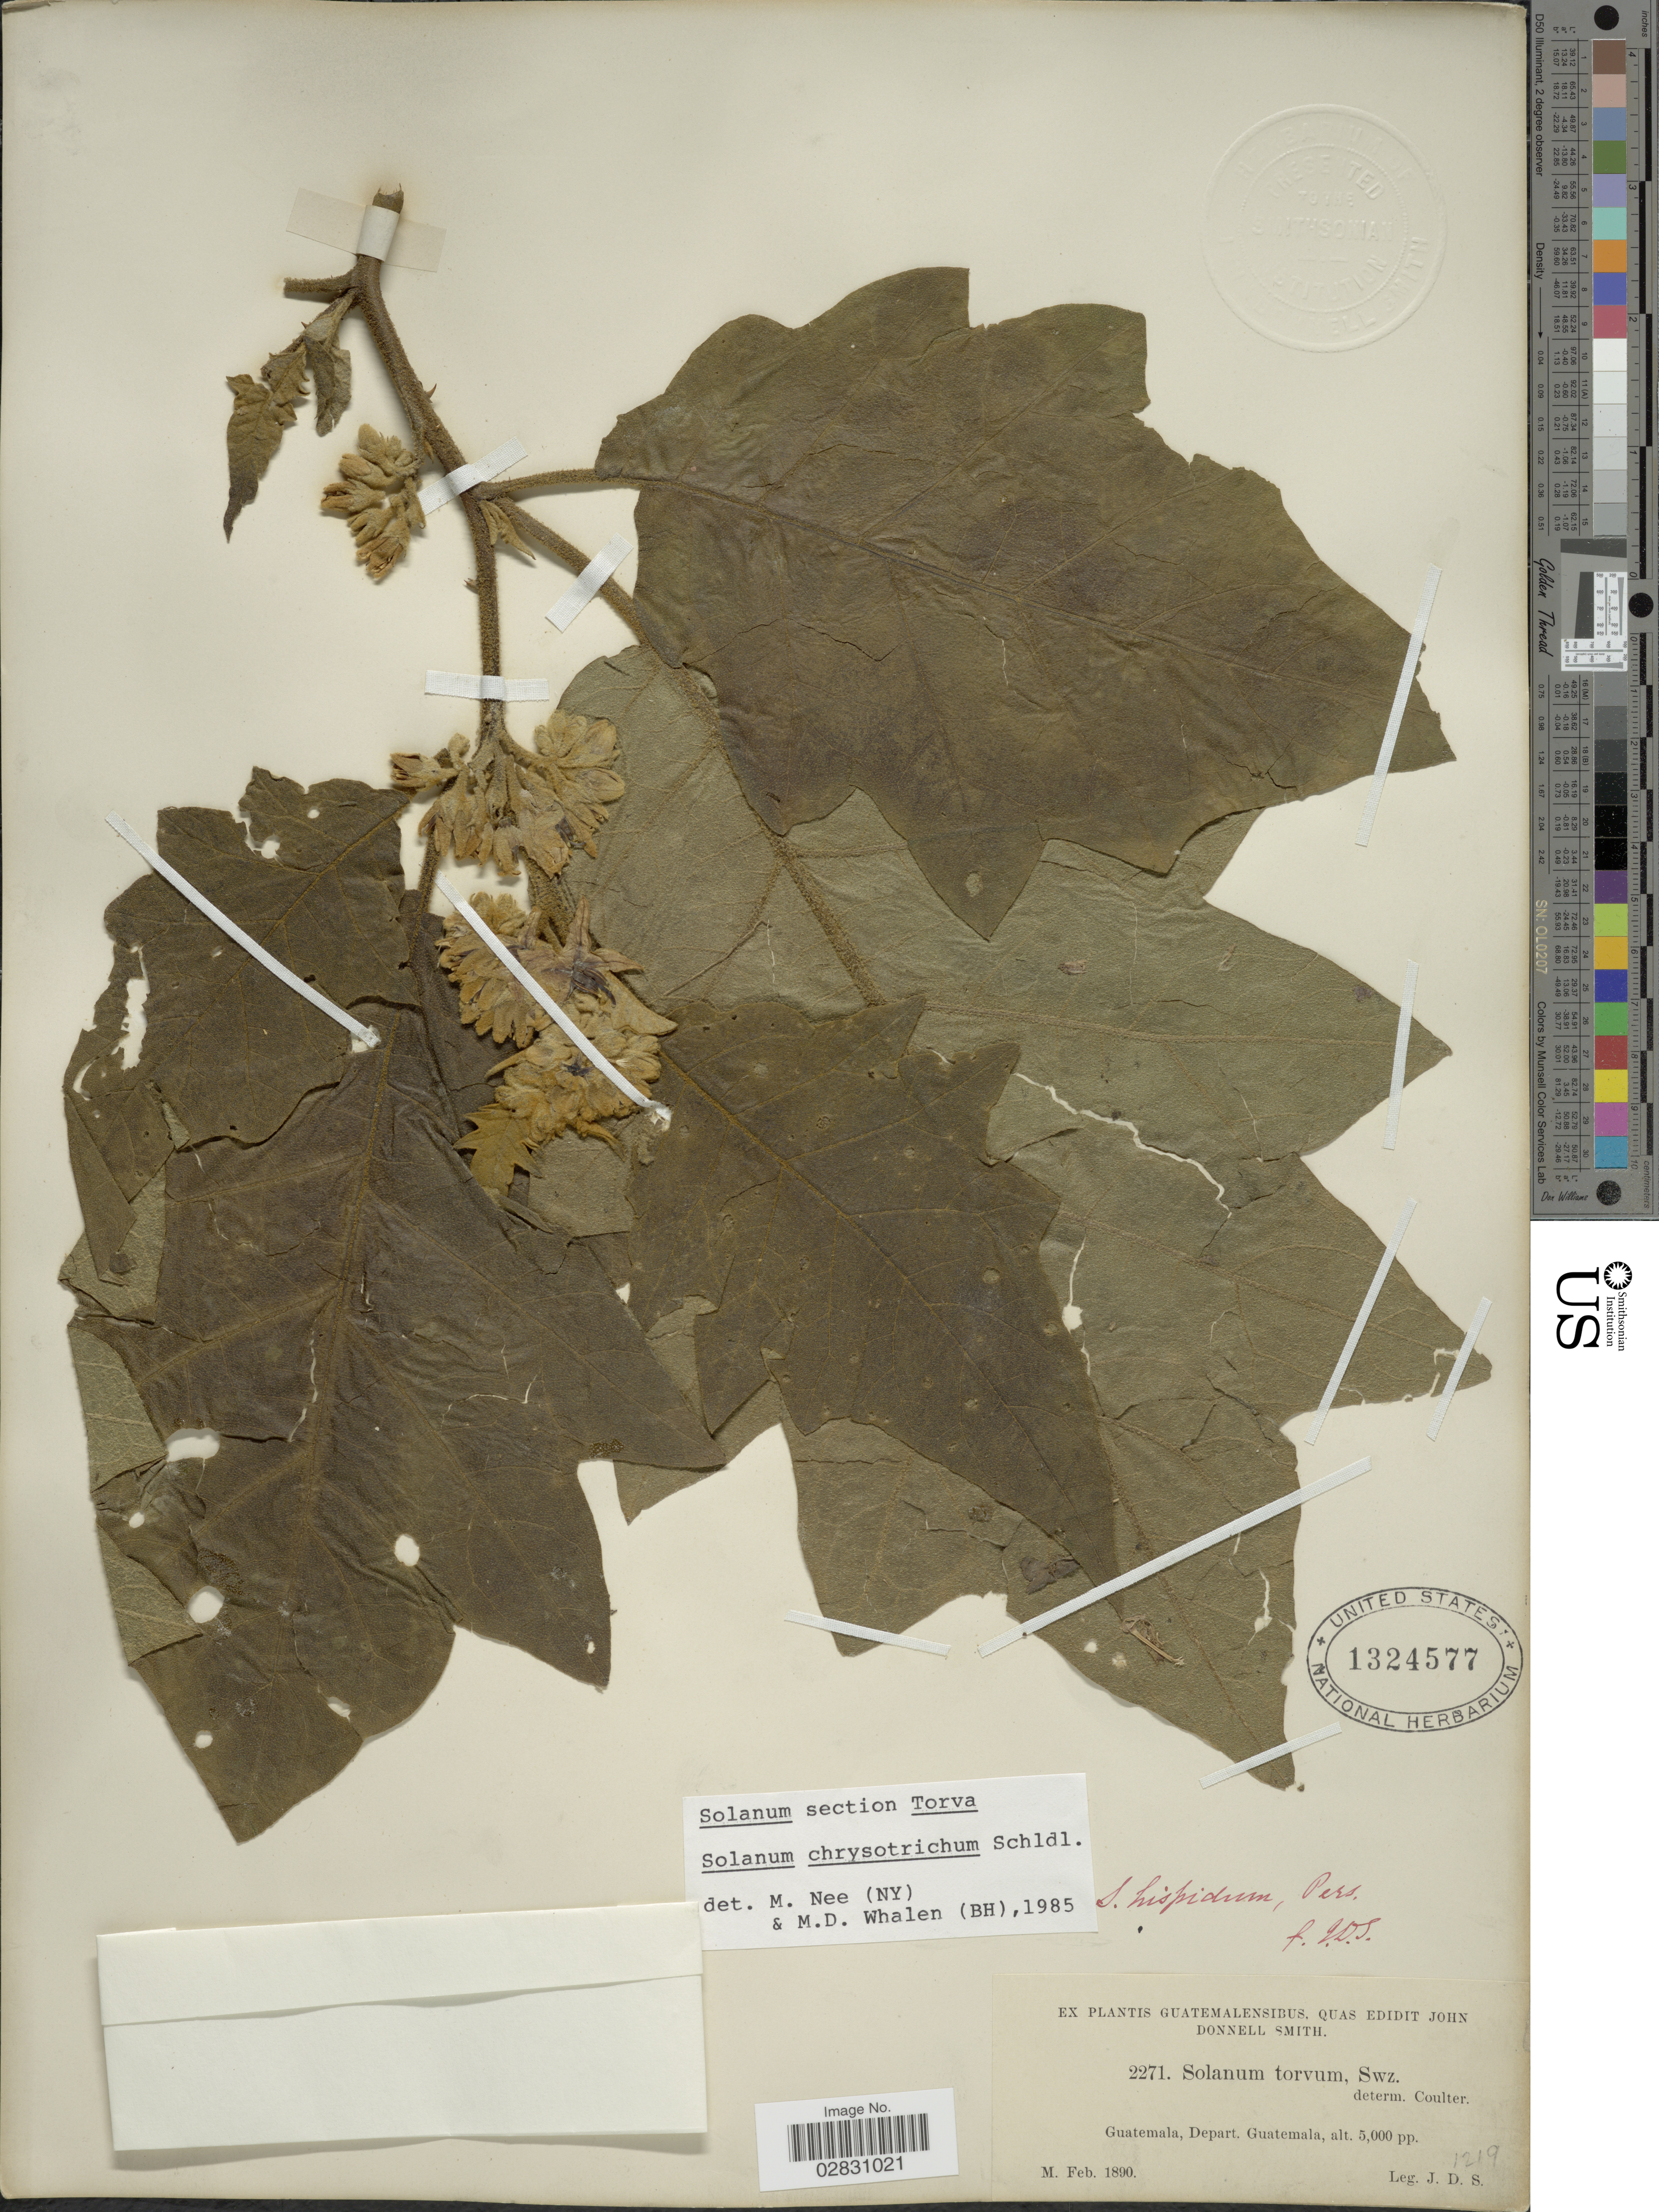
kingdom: Plantae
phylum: Tracheophyta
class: Magnoliopsida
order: Solanales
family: Solanaceae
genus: Solanum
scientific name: Solanum chrysotrichum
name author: Schltdl.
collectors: J. Donnell Smith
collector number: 2271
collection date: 1890-02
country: Guatemala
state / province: Guatemala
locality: Depart. Guatemala.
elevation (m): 1524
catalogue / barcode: US 1324577